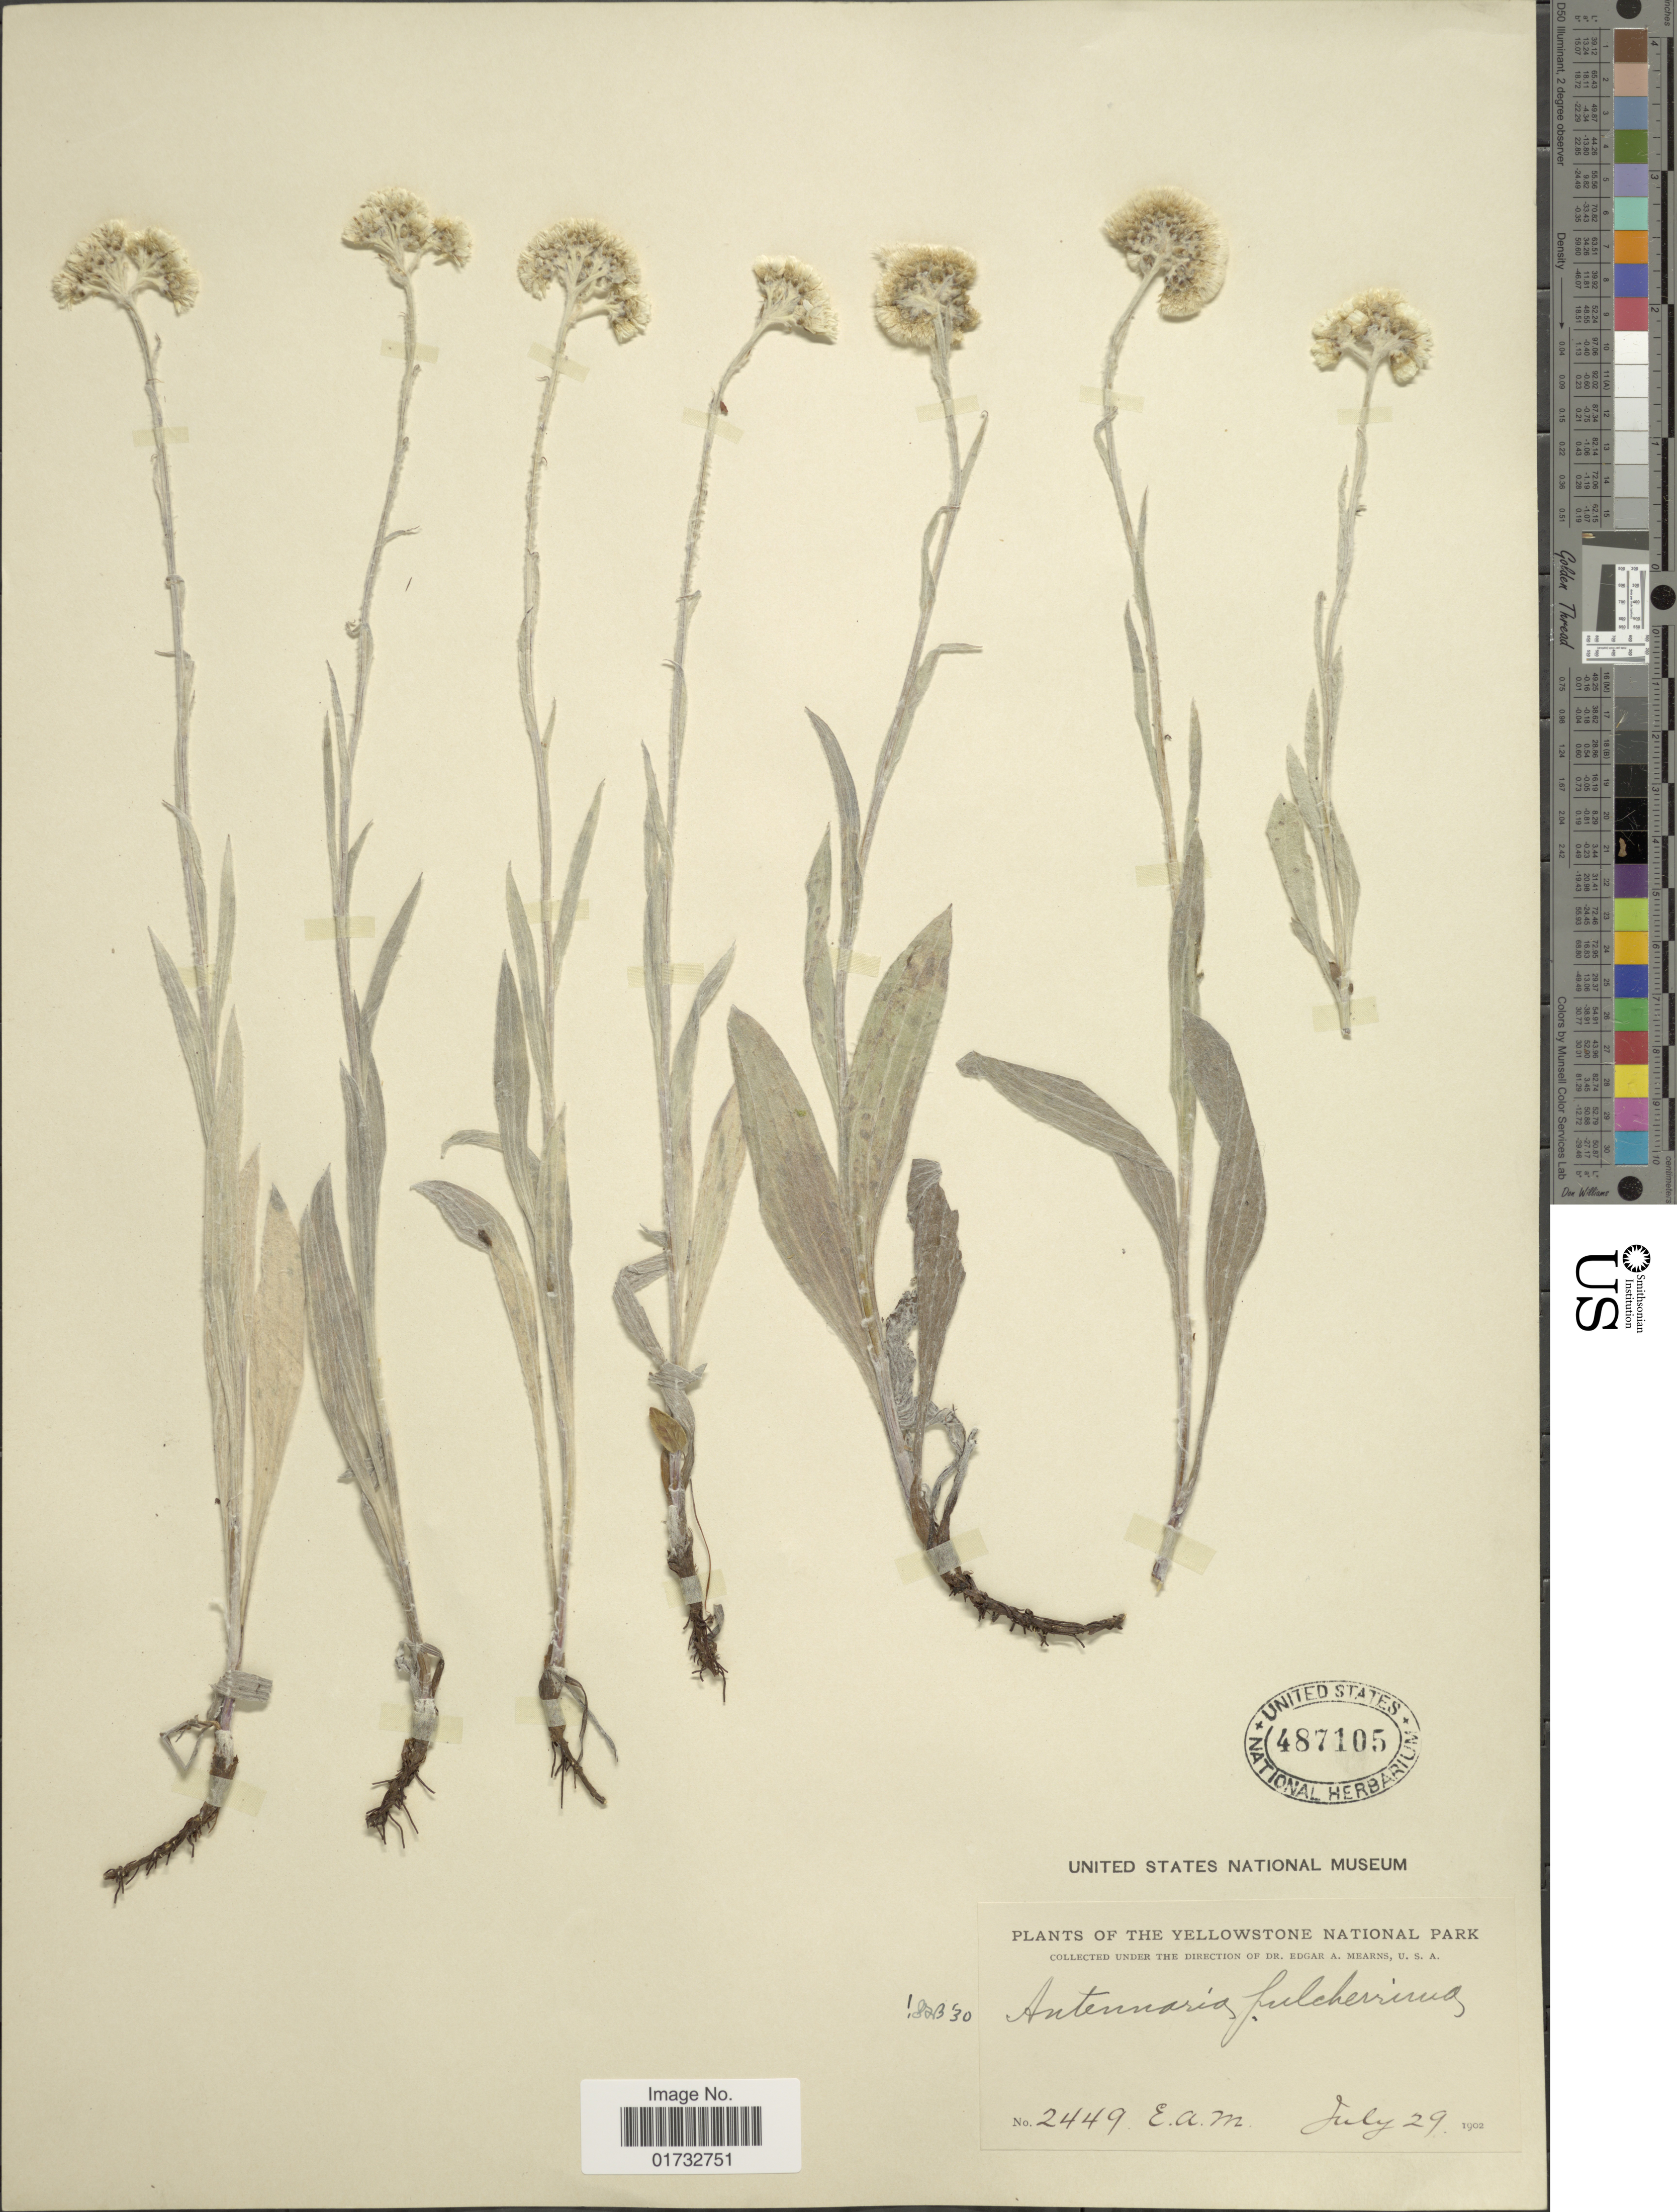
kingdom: Plantae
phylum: Tracheophyta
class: Magnoliopsida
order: Asterales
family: Asteraceae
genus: Antennaria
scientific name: Antennaria pulcherrima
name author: (Hook.) Greene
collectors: E. A. Mearns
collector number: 2449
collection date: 1902-07-29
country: United States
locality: Yellowstone National Park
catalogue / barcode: US 487105